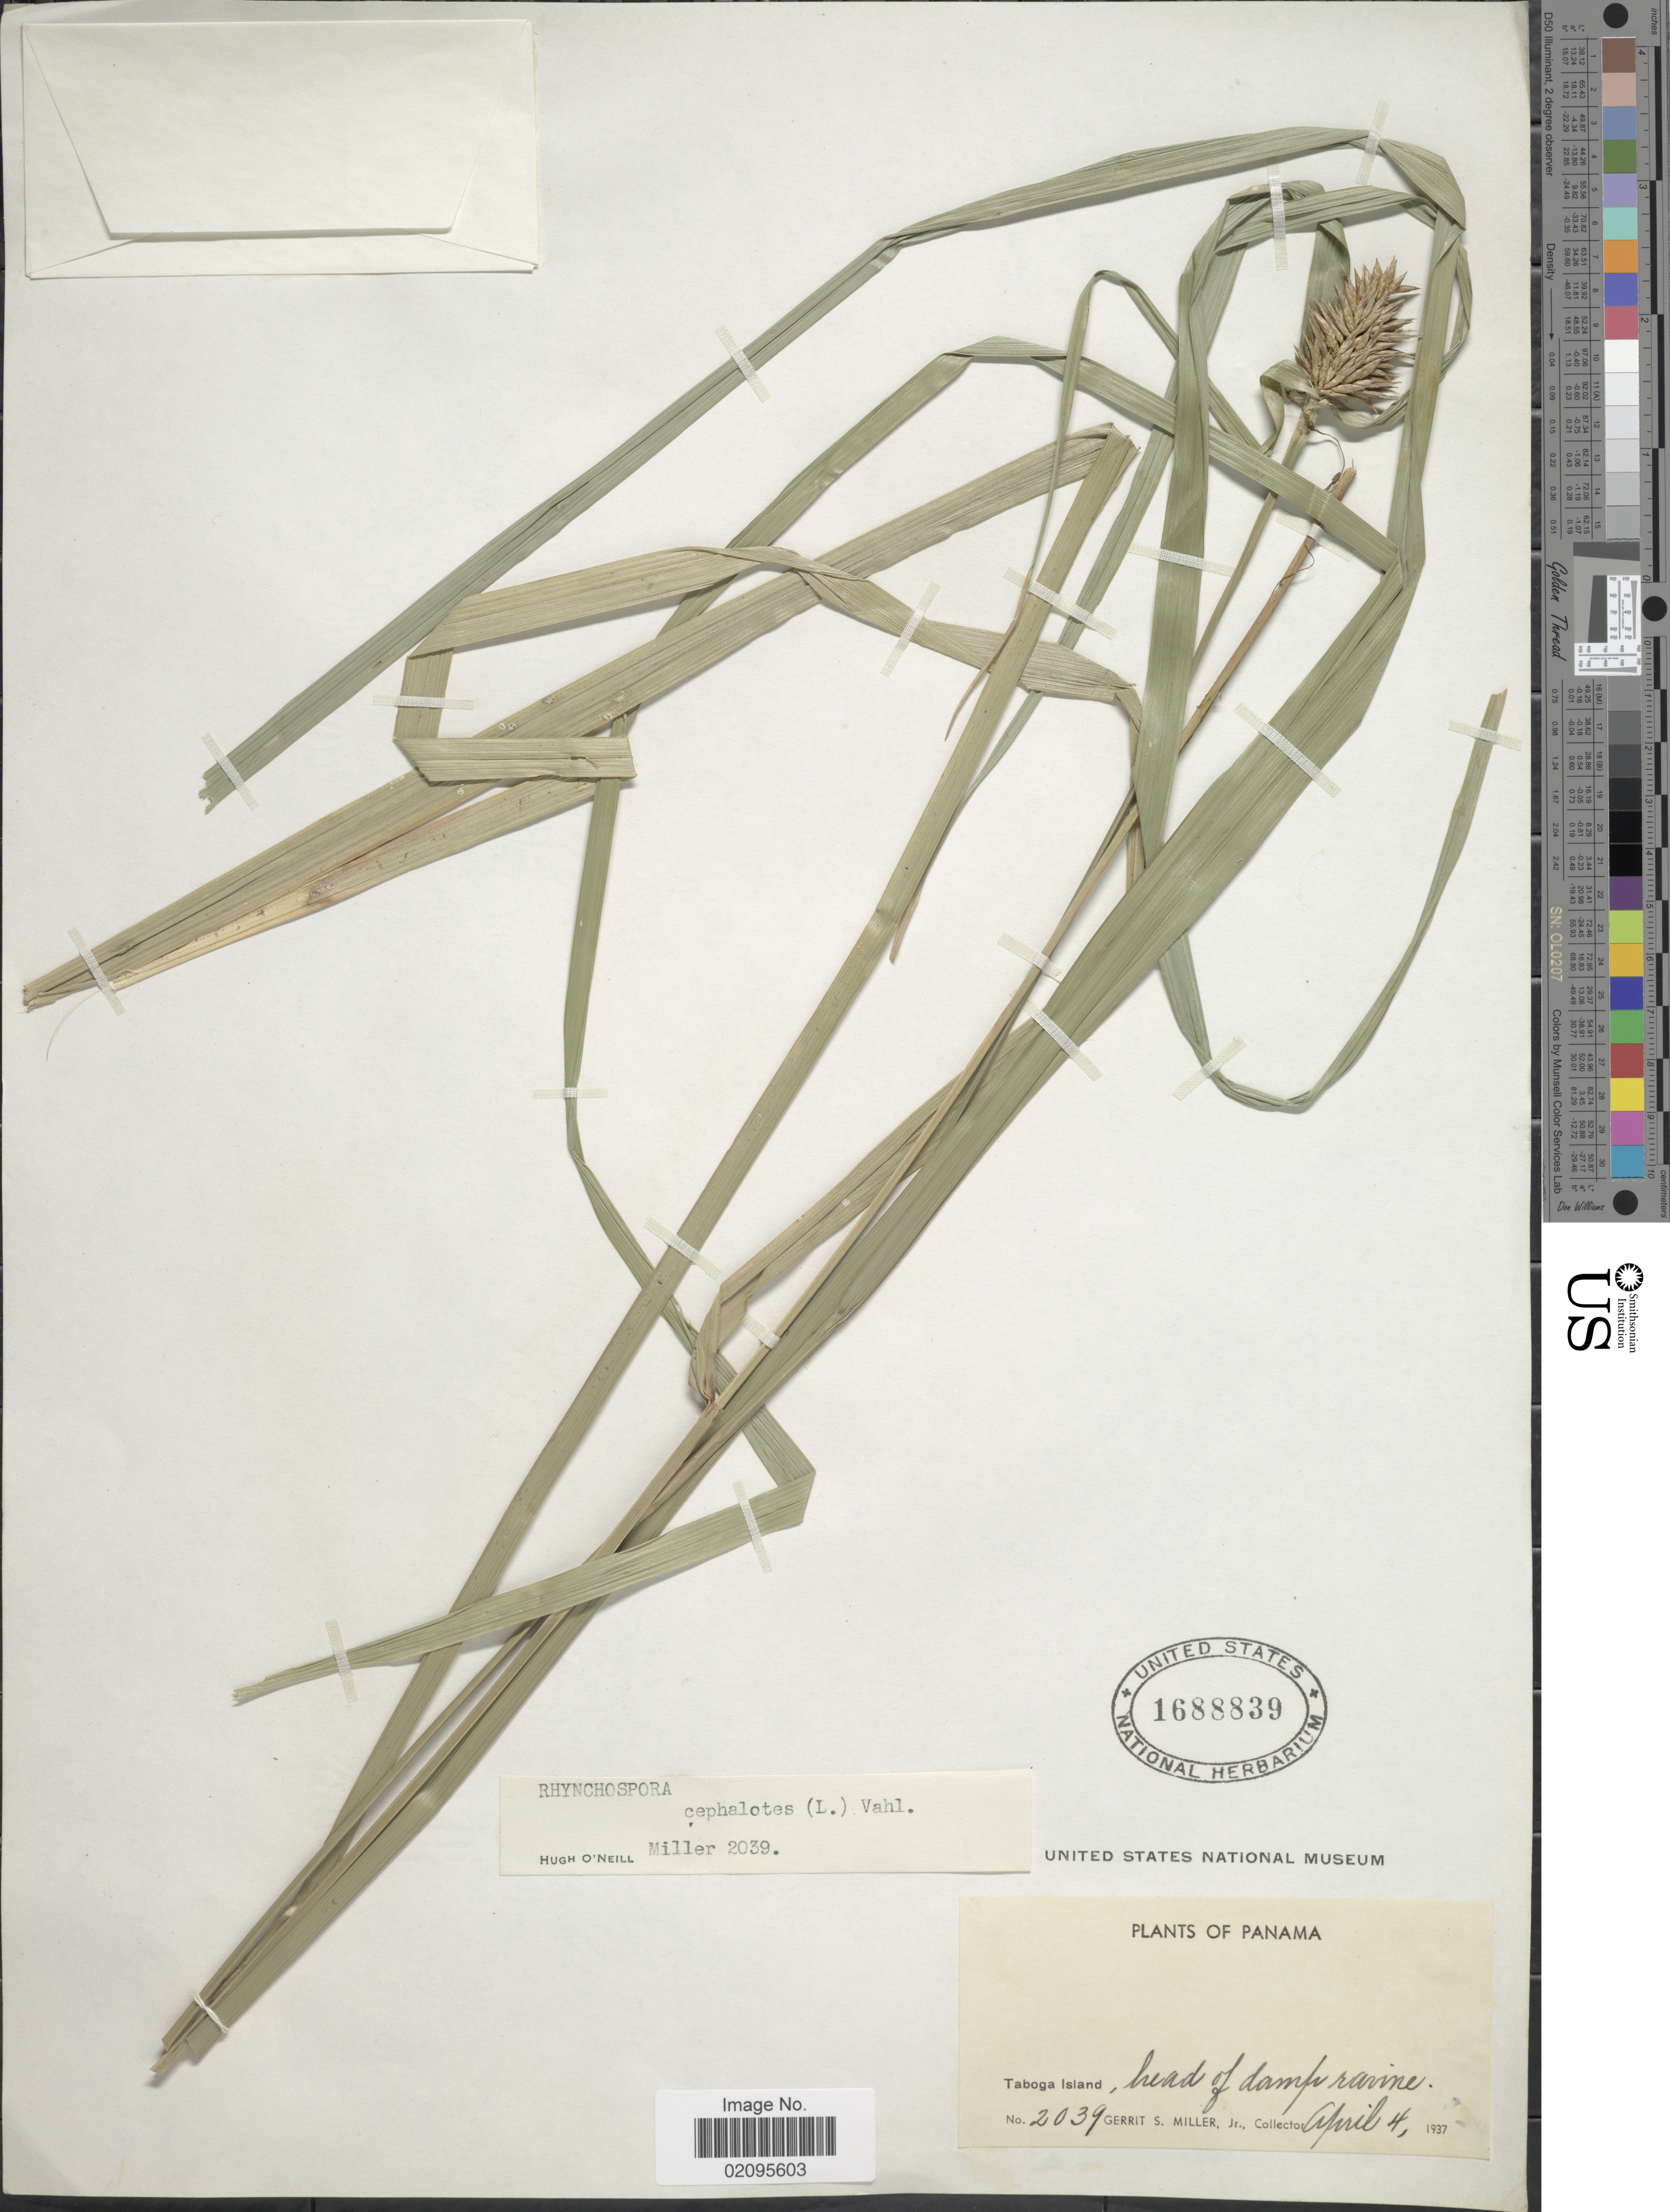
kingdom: Plantae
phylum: Tracheophyta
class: Liliopsida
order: Poales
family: Cyperaceae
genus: Rhynchospora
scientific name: Rhynchospora cephalotes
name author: (L.) Vahl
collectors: G. S. Miller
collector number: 2039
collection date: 1937-04-04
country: Panama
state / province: Panamá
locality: Taboga Island, head of damp ravine.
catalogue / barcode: US 1688839